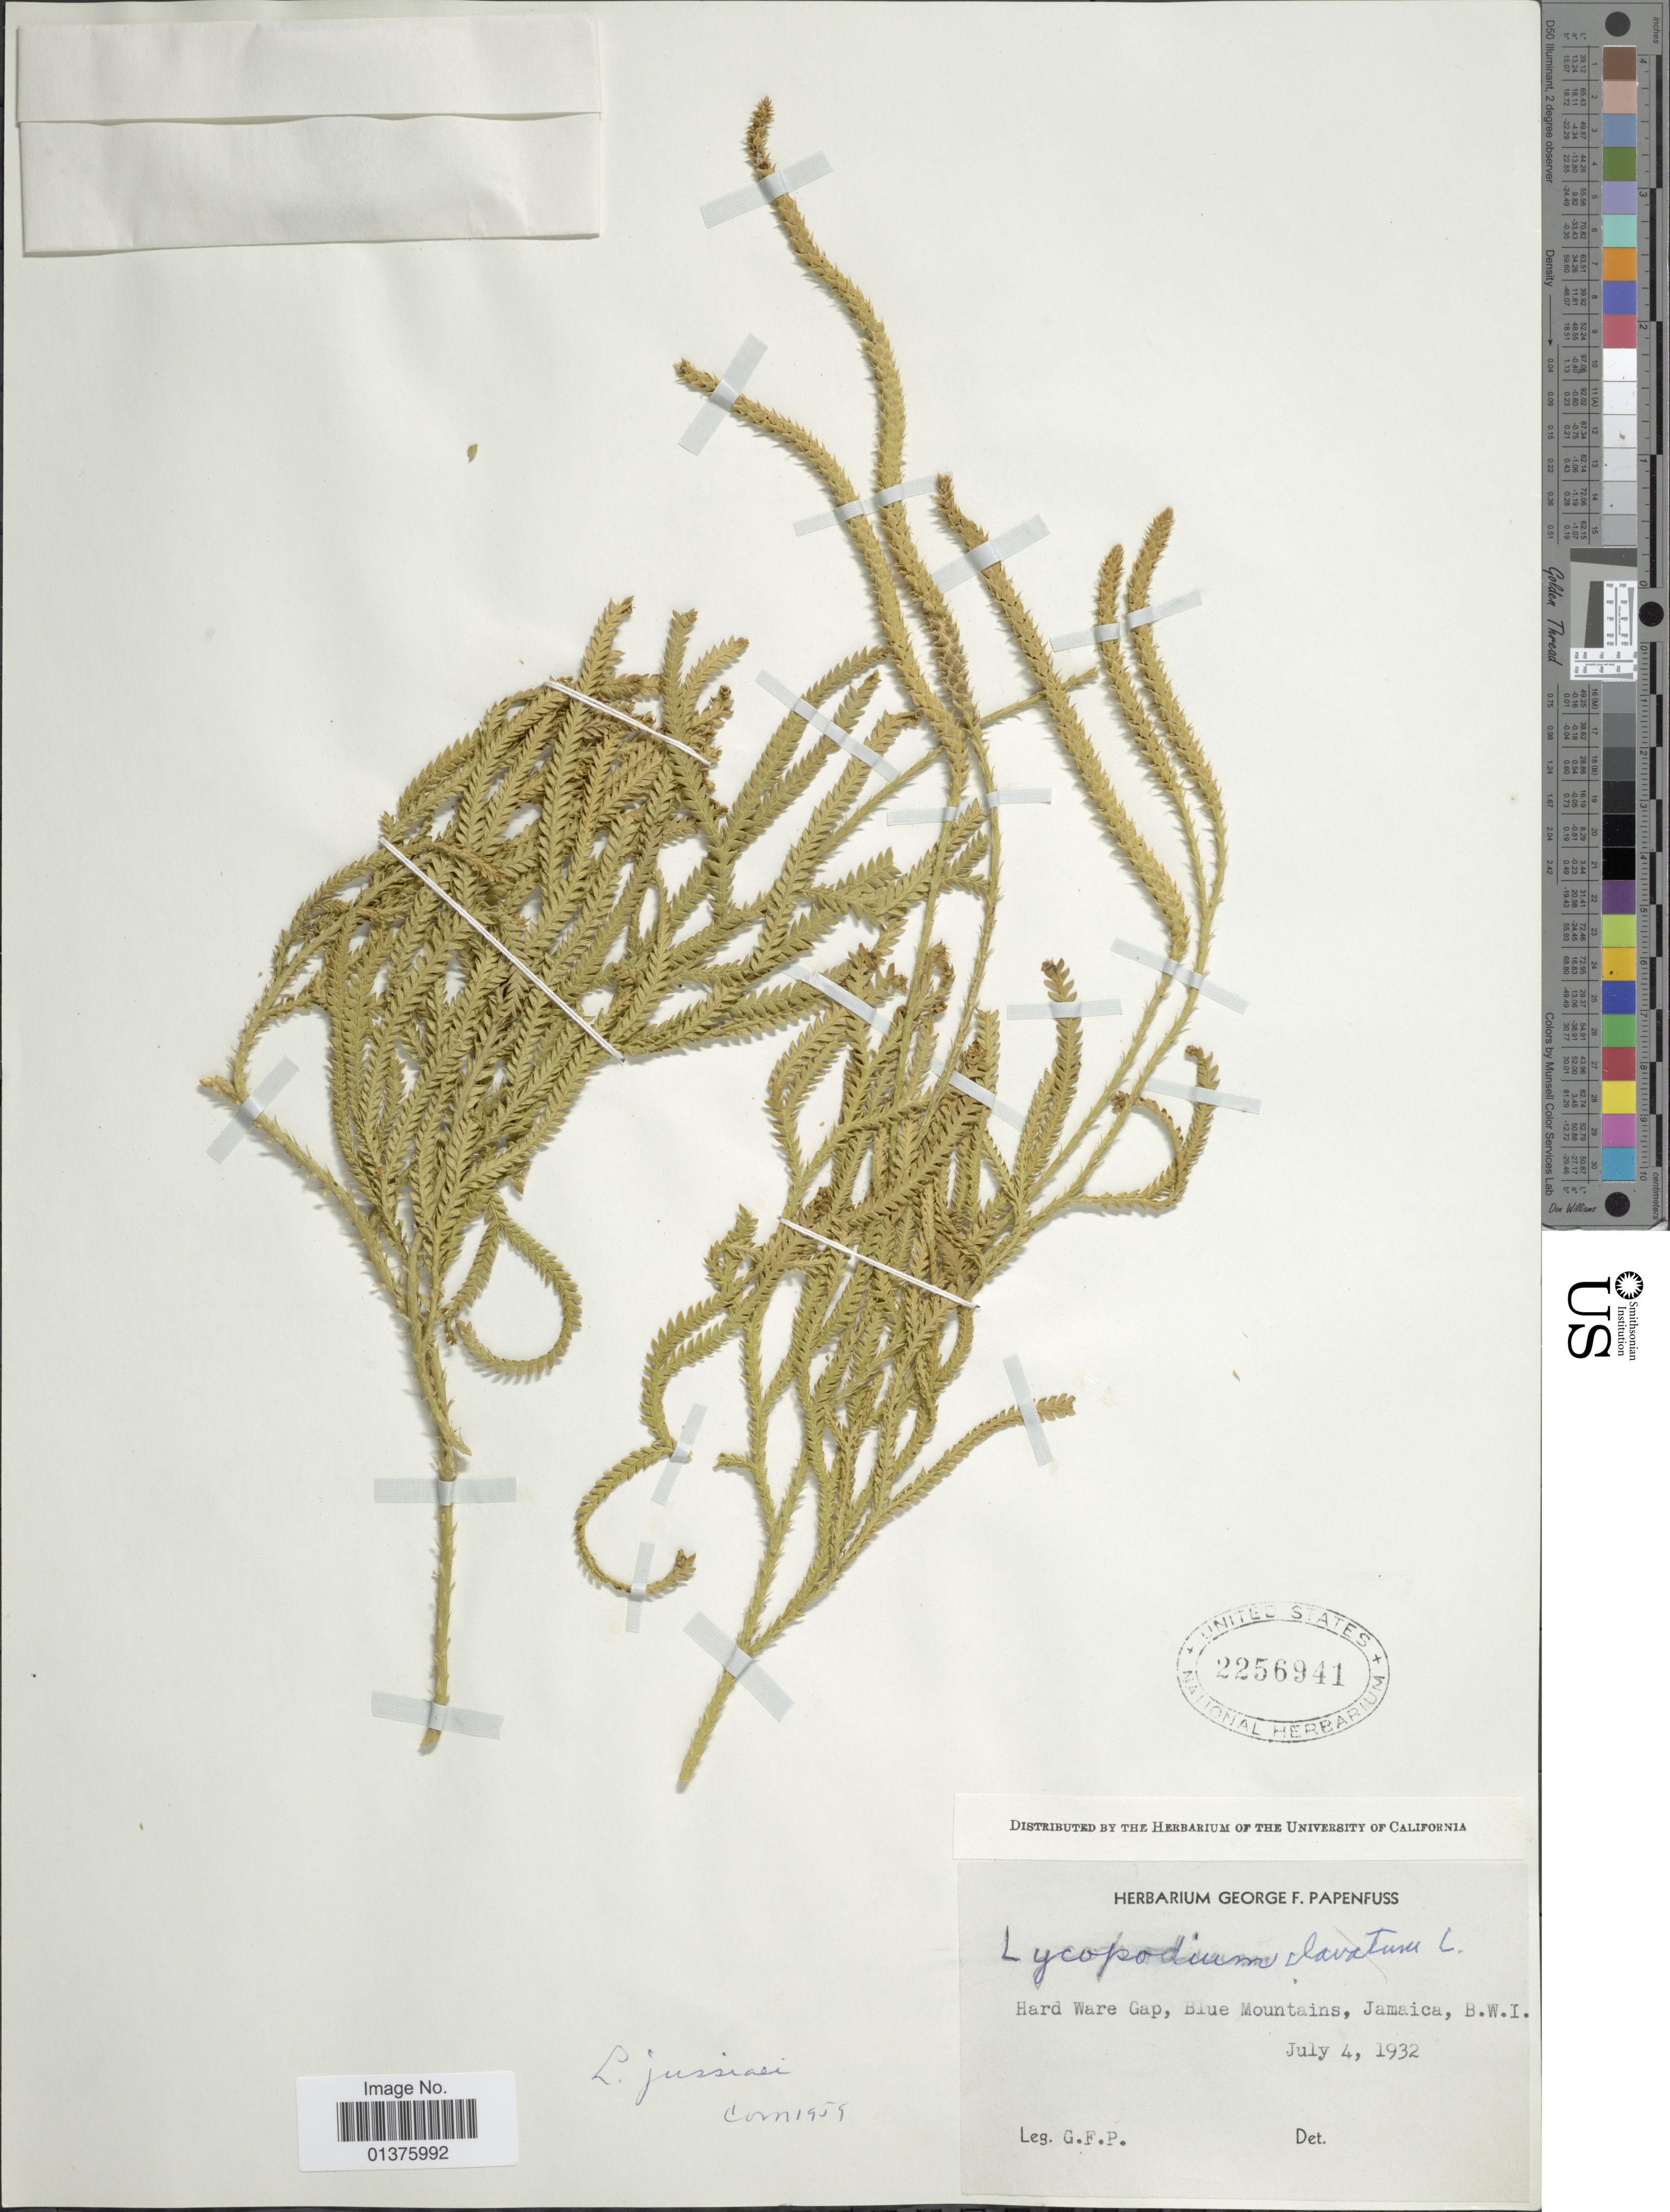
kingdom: Plantae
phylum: Tracheophyta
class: Lycopodiopsida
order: Lycopodiales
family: Lycopodiaceae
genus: Diphasium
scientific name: Diphasium jussiaei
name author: (Desv.) C. Presl ex Rothm.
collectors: G. Papenfuss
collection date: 1932-07-04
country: Jamaica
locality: Hard Ware Gap, Blue Mountains, B.W.I.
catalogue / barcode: US 2256941